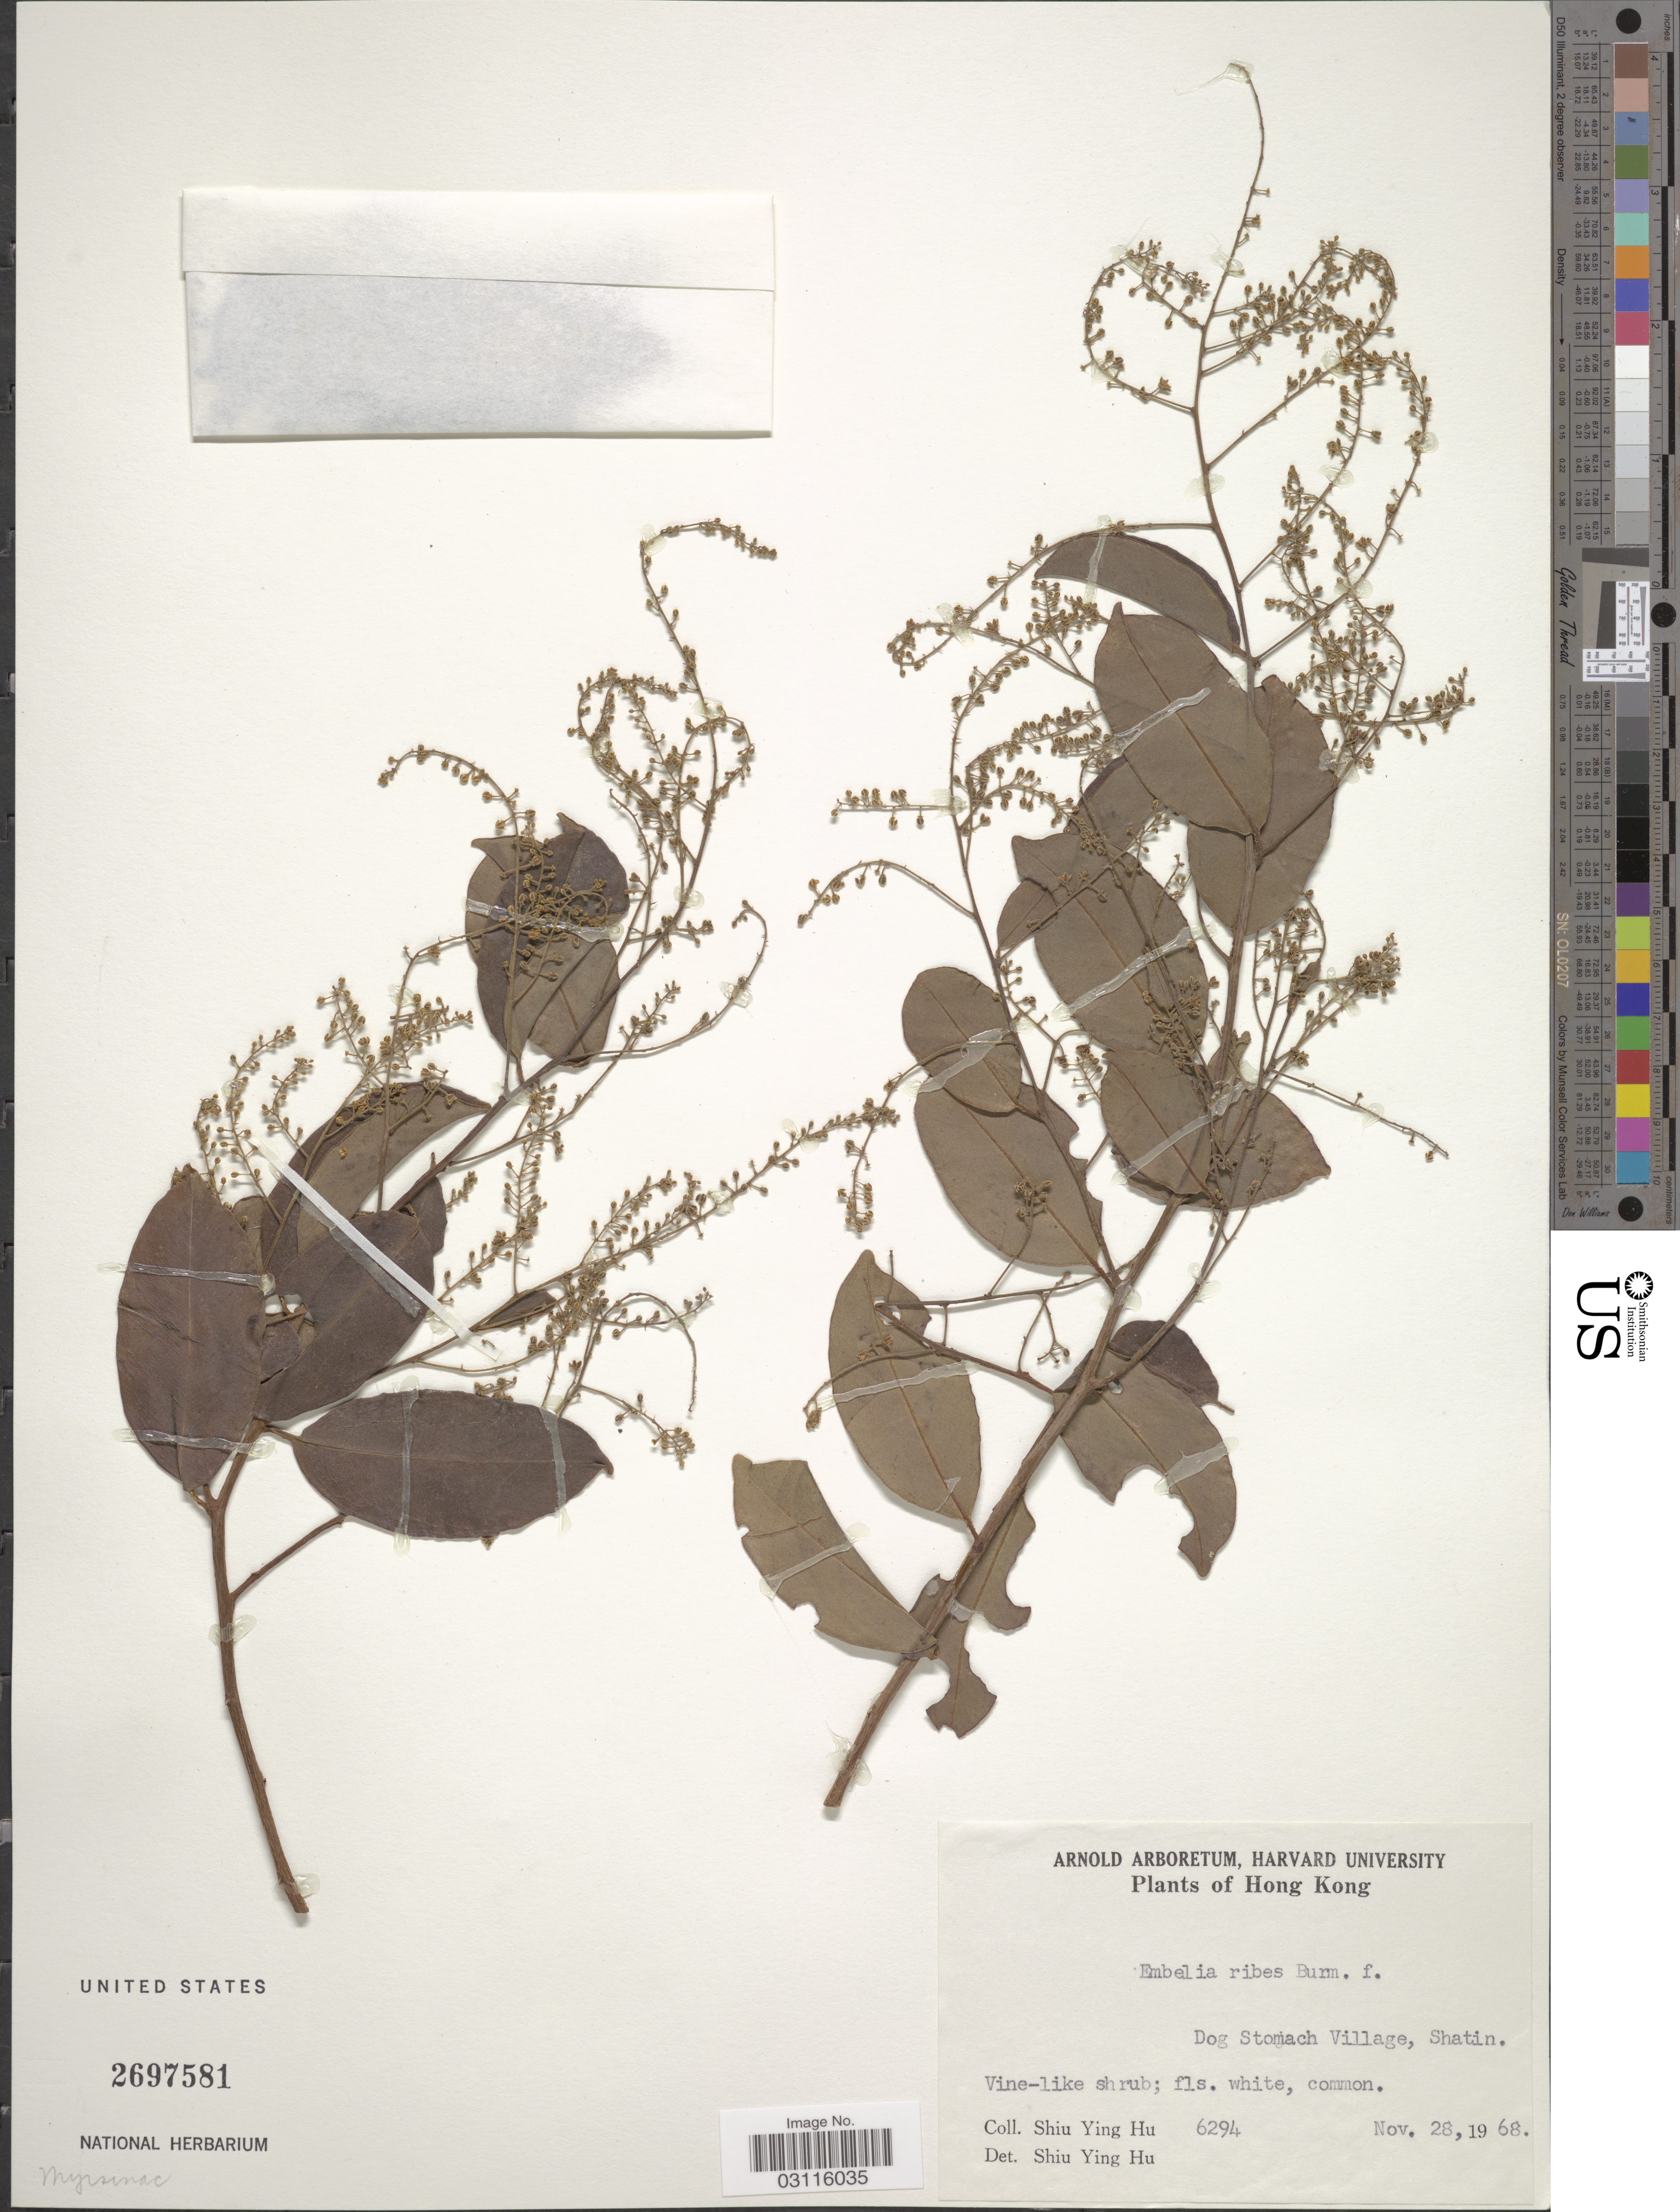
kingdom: Plantae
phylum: Tracheophyta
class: Magnoliopsida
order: Ericales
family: Primulaceae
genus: Embelia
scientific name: Embelia ribes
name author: Burm. f.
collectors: S. Y. Hu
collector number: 6294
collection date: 1968-11-28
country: China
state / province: Hong Kong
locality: Dog Stomach Village, Shatin.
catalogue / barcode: US 2697581